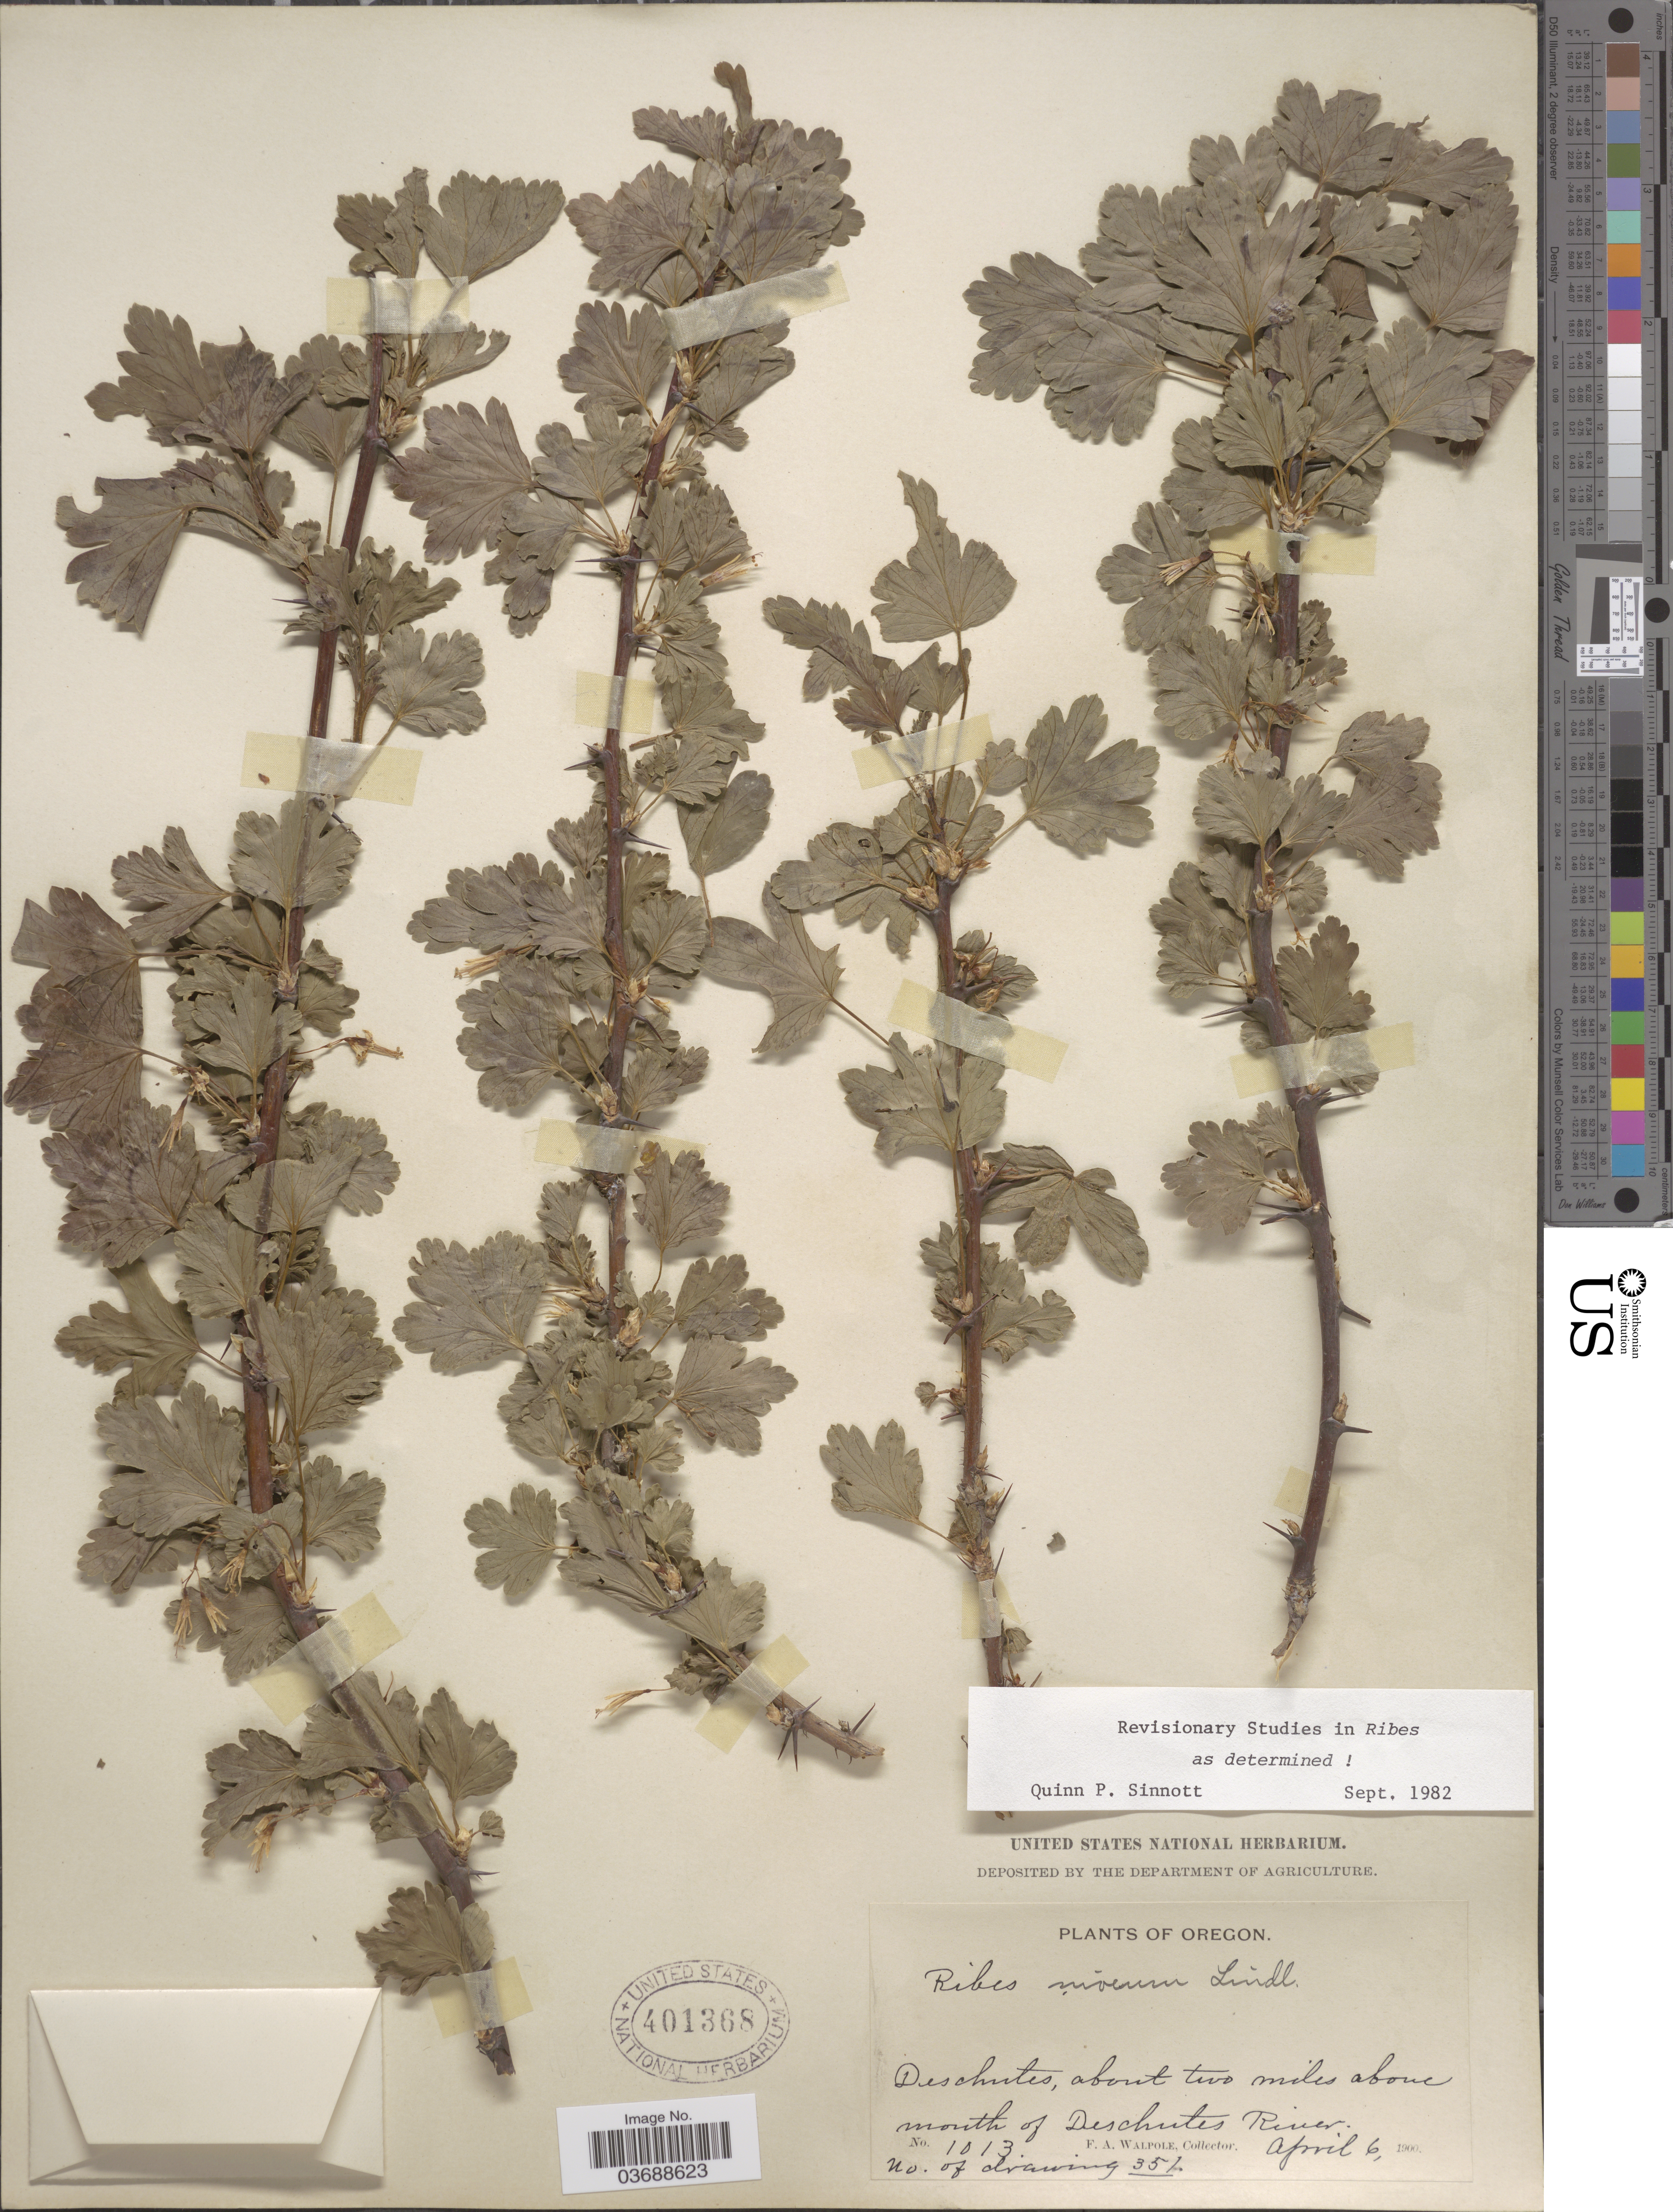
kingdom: Plantae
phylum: Tracheophyta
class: Magnoliopsida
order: Saxifragales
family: Grossulariaceae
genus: Ribes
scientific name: Ribes niveum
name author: Lindl.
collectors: F. Walpole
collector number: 1013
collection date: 1900-04-06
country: United States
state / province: Oregon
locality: Deschutes, about two miles above mouth of Deschutes River.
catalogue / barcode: US 401368